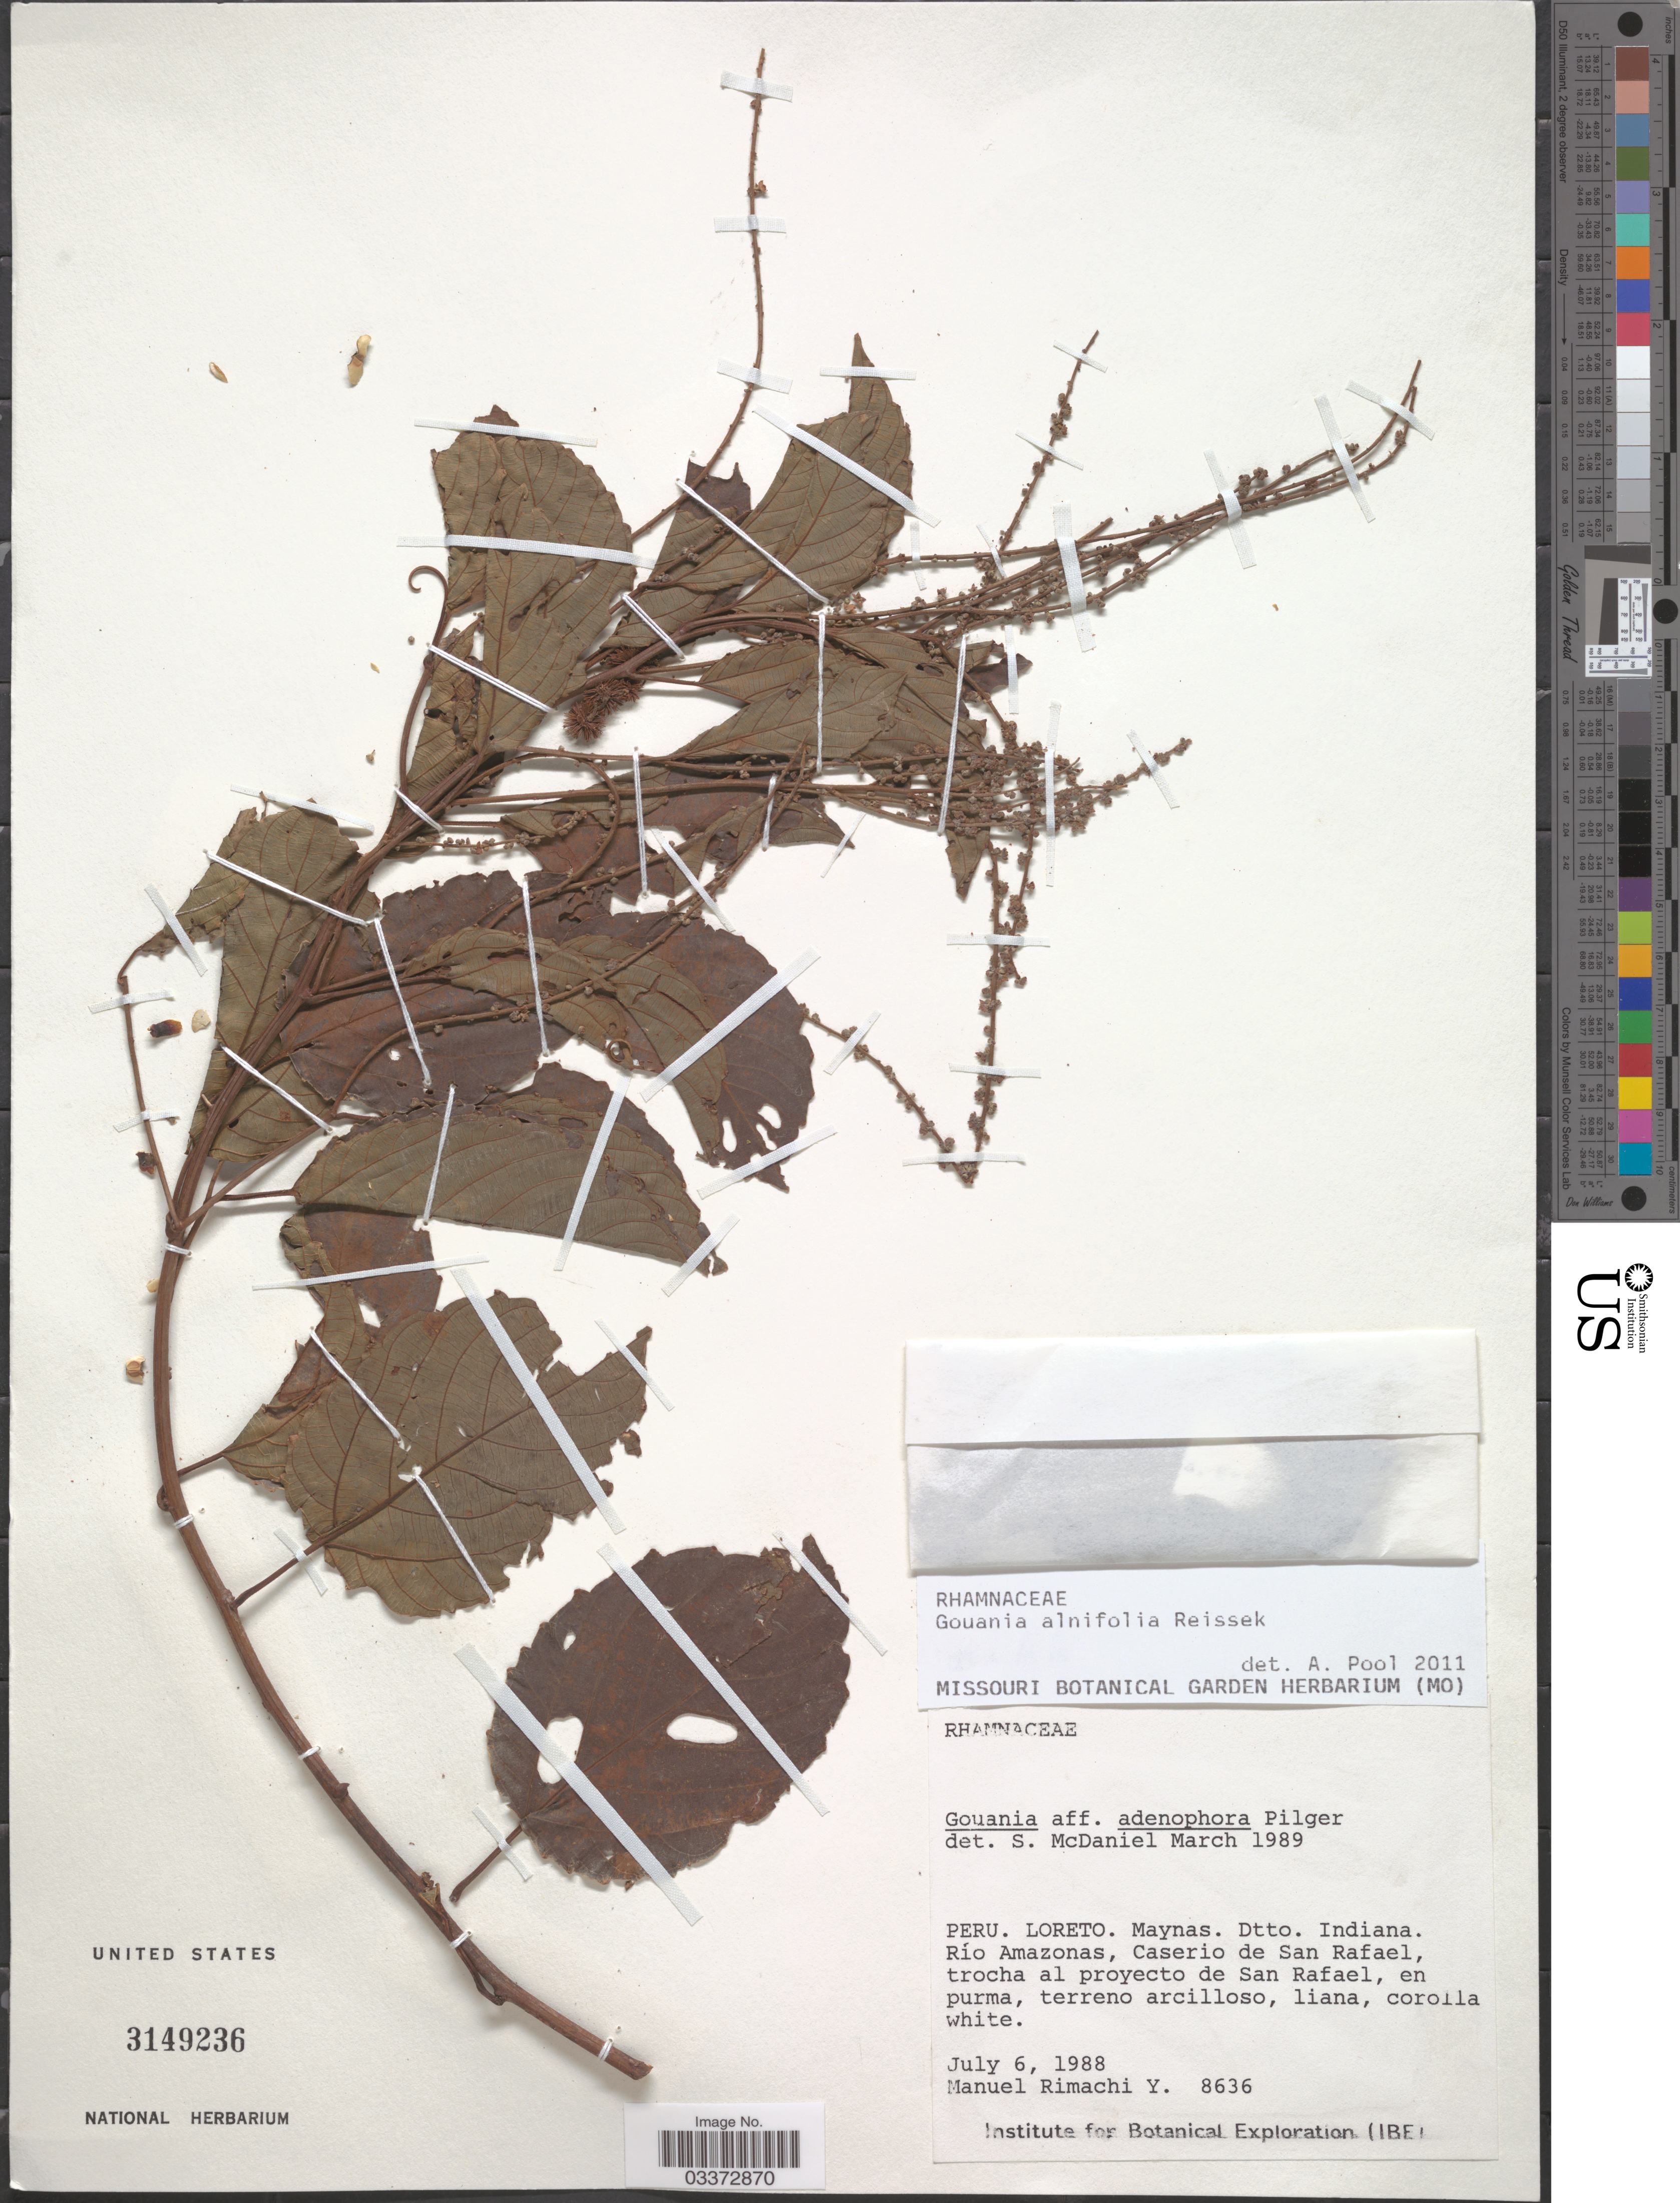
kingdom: Plantae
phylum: Tracheophyta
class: Magnoliopsida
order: Rosales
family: Rhamnaceae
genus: Gouania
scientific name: Gouania alnifolia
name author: Reissek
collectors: M. Rimachi Y.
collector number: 8636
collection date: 1988-07-06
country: Peru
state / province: Loreto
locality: Maynas. Dtto. Indiana. Río Amazonas, Caserio de San Rafael, trocha al proyecto de San Rafael.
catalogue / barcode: US 3149236